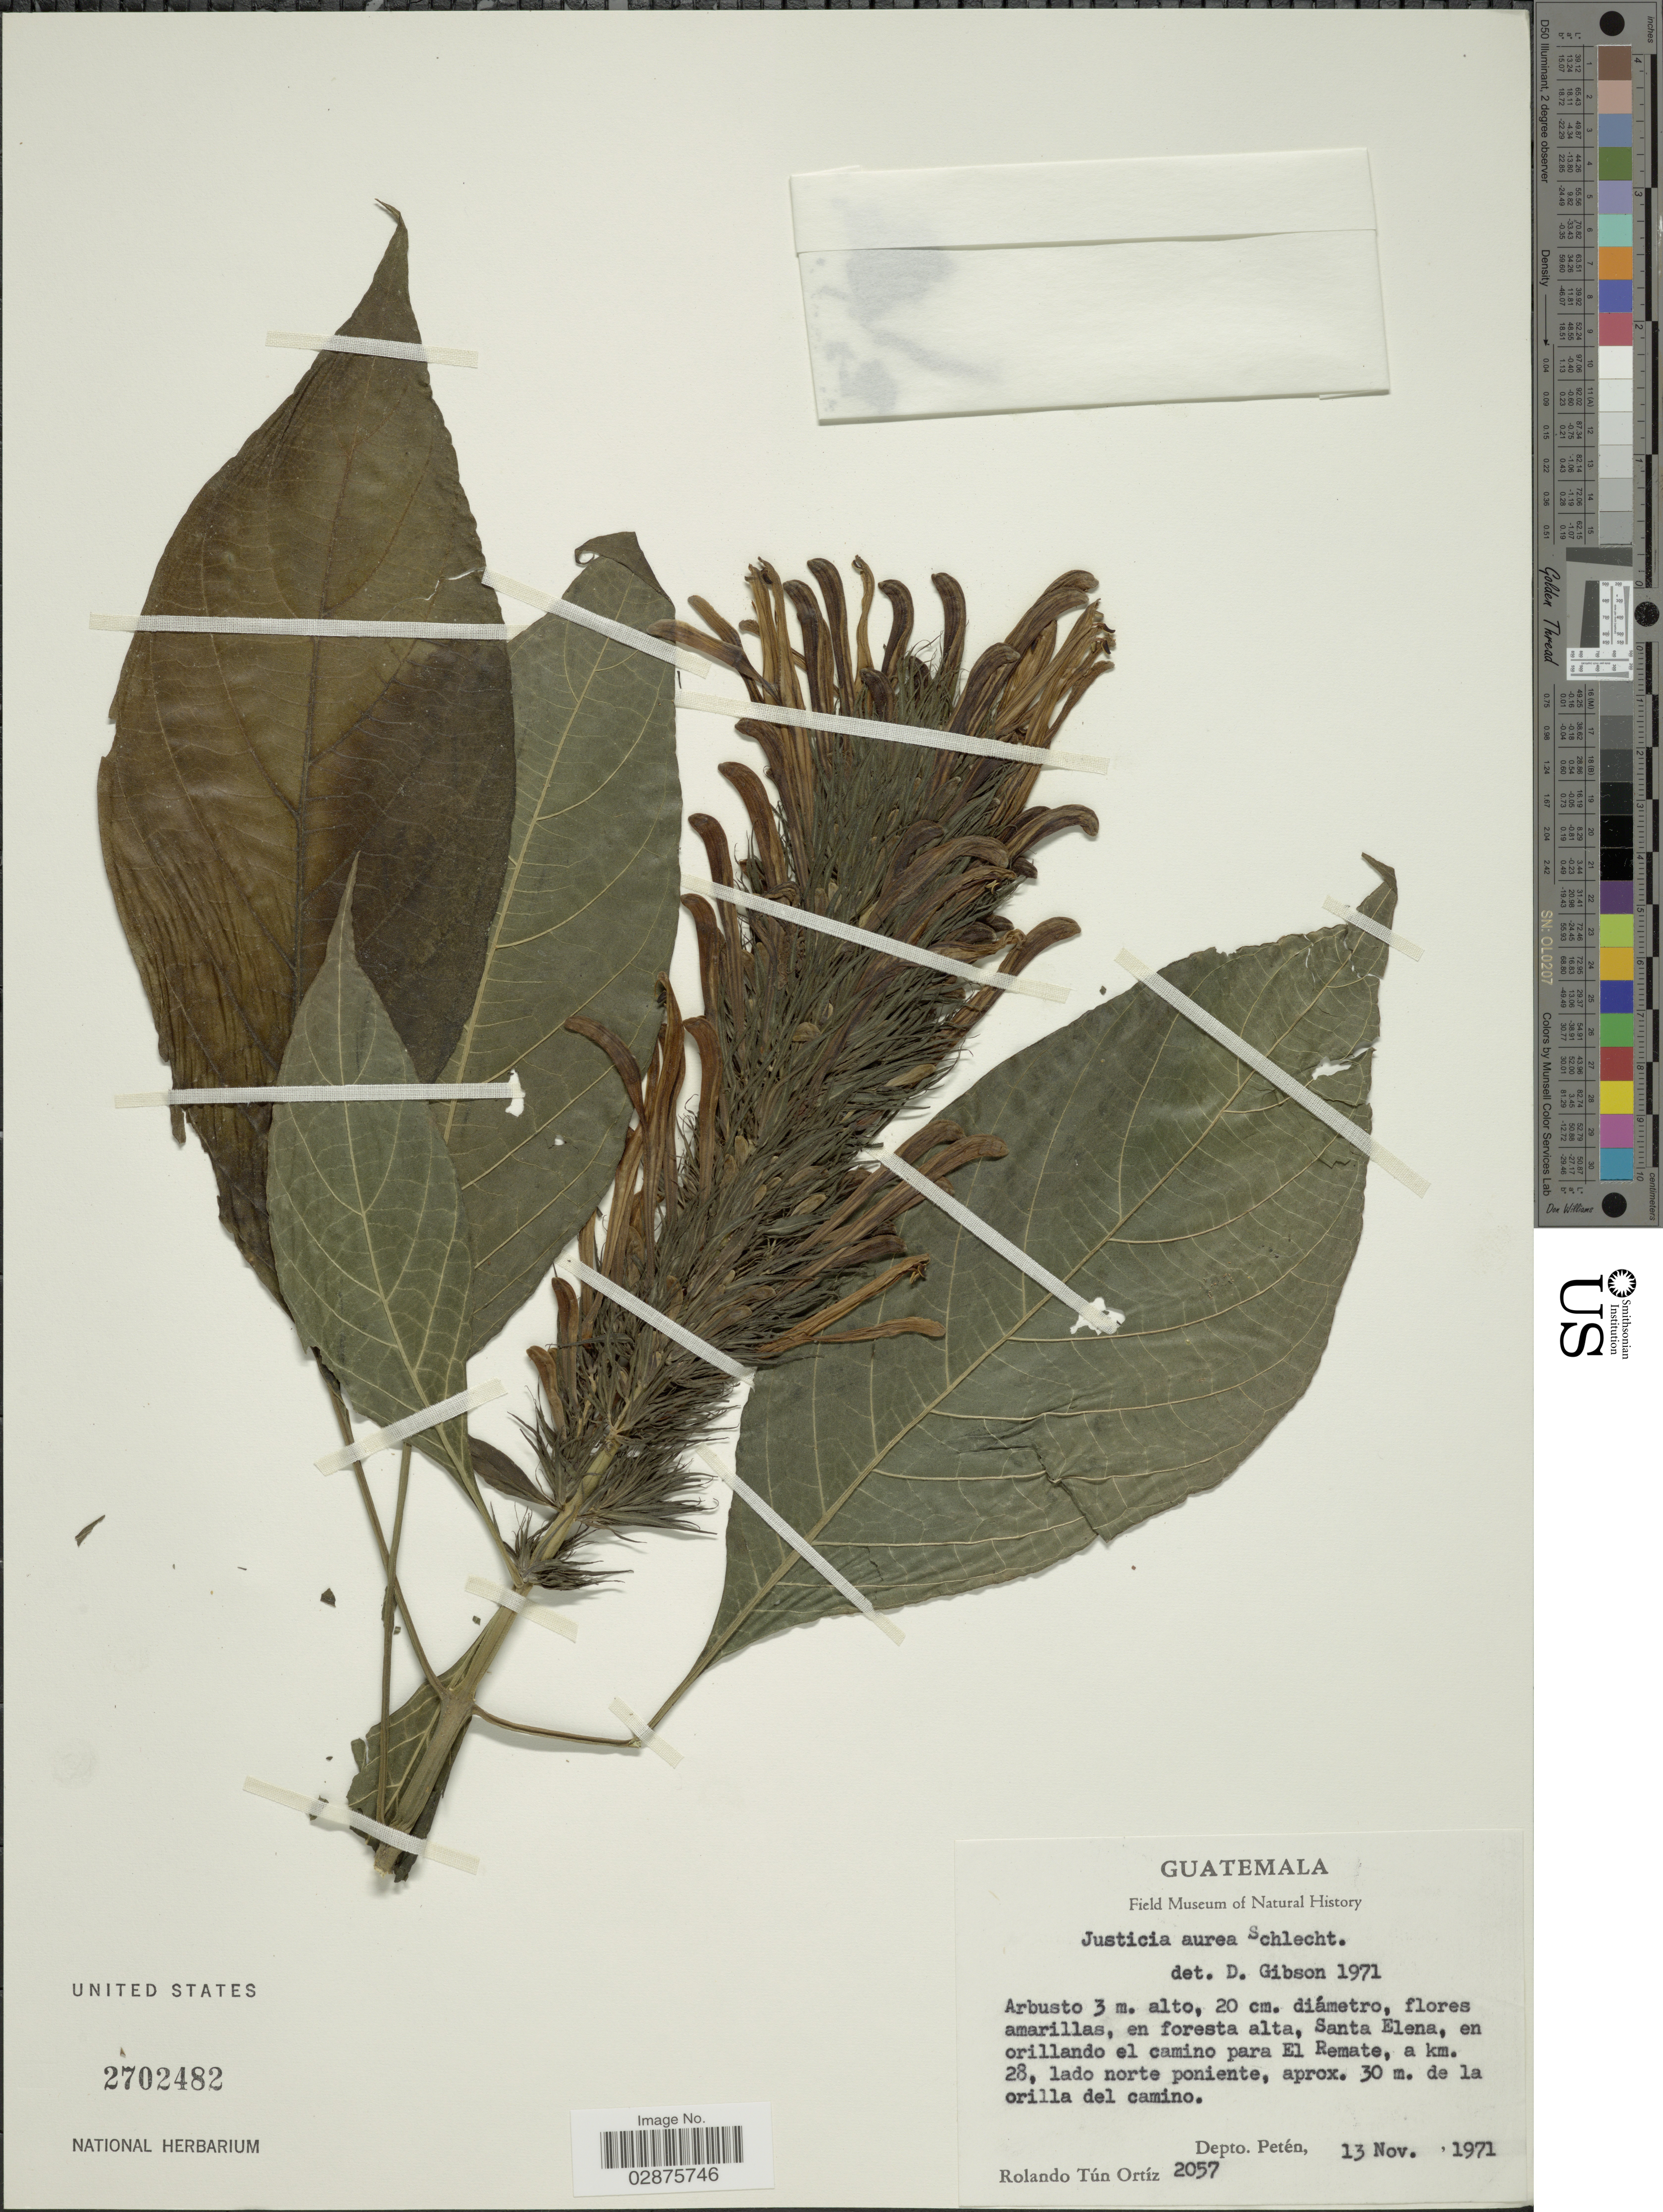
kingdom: Plantae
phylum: Tracheophyta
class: Magnoliopsida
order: Lamiales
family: Acanthaceae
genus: Justicia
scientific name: Justicia aurea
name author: Schltdl.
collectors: R. Ortiz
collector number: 2057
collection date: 1971-11-13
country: Guatemala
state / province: El Petén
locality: Santa Elena, en orillando el camino para El Remate, a km 28, lado norte poniente, aprox. 30 m. de la orilla del camino. Depto. Petén.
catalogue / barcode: US 2702482